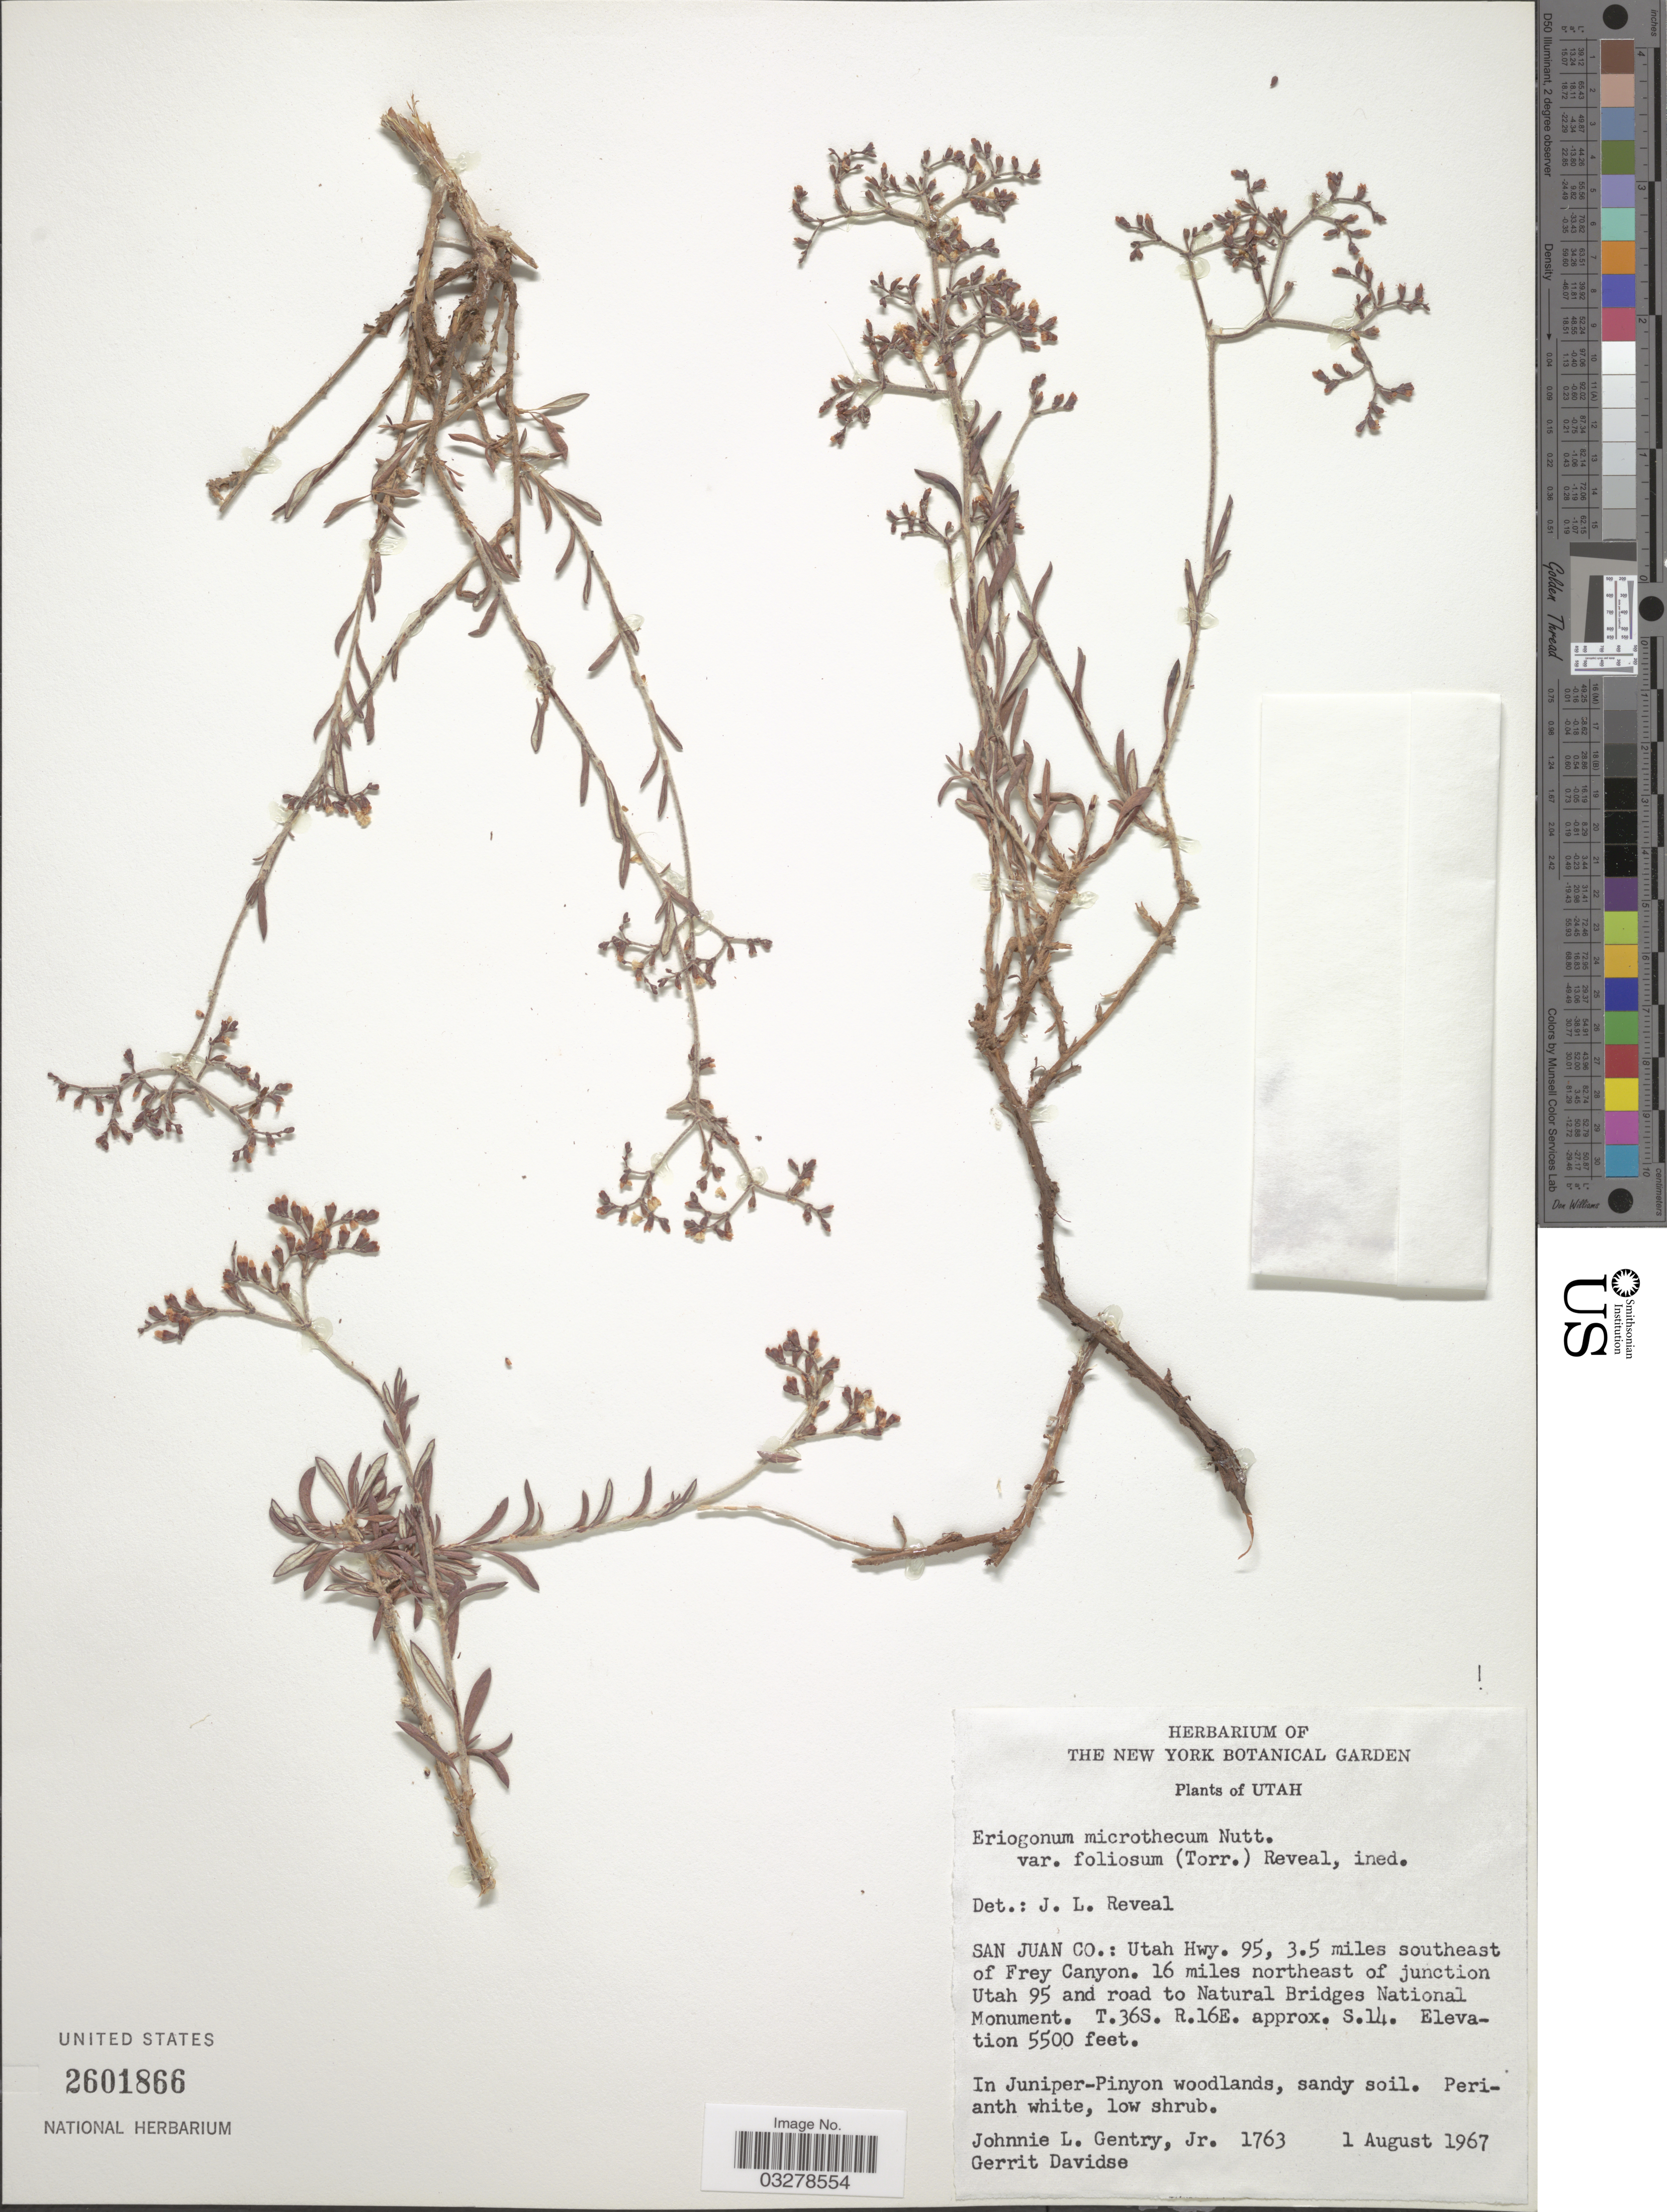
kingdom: Plantae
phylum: Tracheophyta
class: Magnoliopsida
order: Caryophyllales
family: Polygonaceae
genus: Eriogonum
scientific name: Eriogonum microtheca var. foliosum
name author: (Torr. & A. Gray) Reveal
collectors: J. L. Gentry & G. Davidse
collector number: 1763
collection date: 1967-08-01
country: United States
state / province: Utah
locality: San Juan Co.: Utah Hwy. 95, 3.5 miles southeast of Frey Canyon. 16 miles northeast of junction Utah 95 and road to Natural Bridges National Monument. T.36S. R.16E. approx. S.14.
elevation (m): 1676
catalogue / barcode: US 2601866